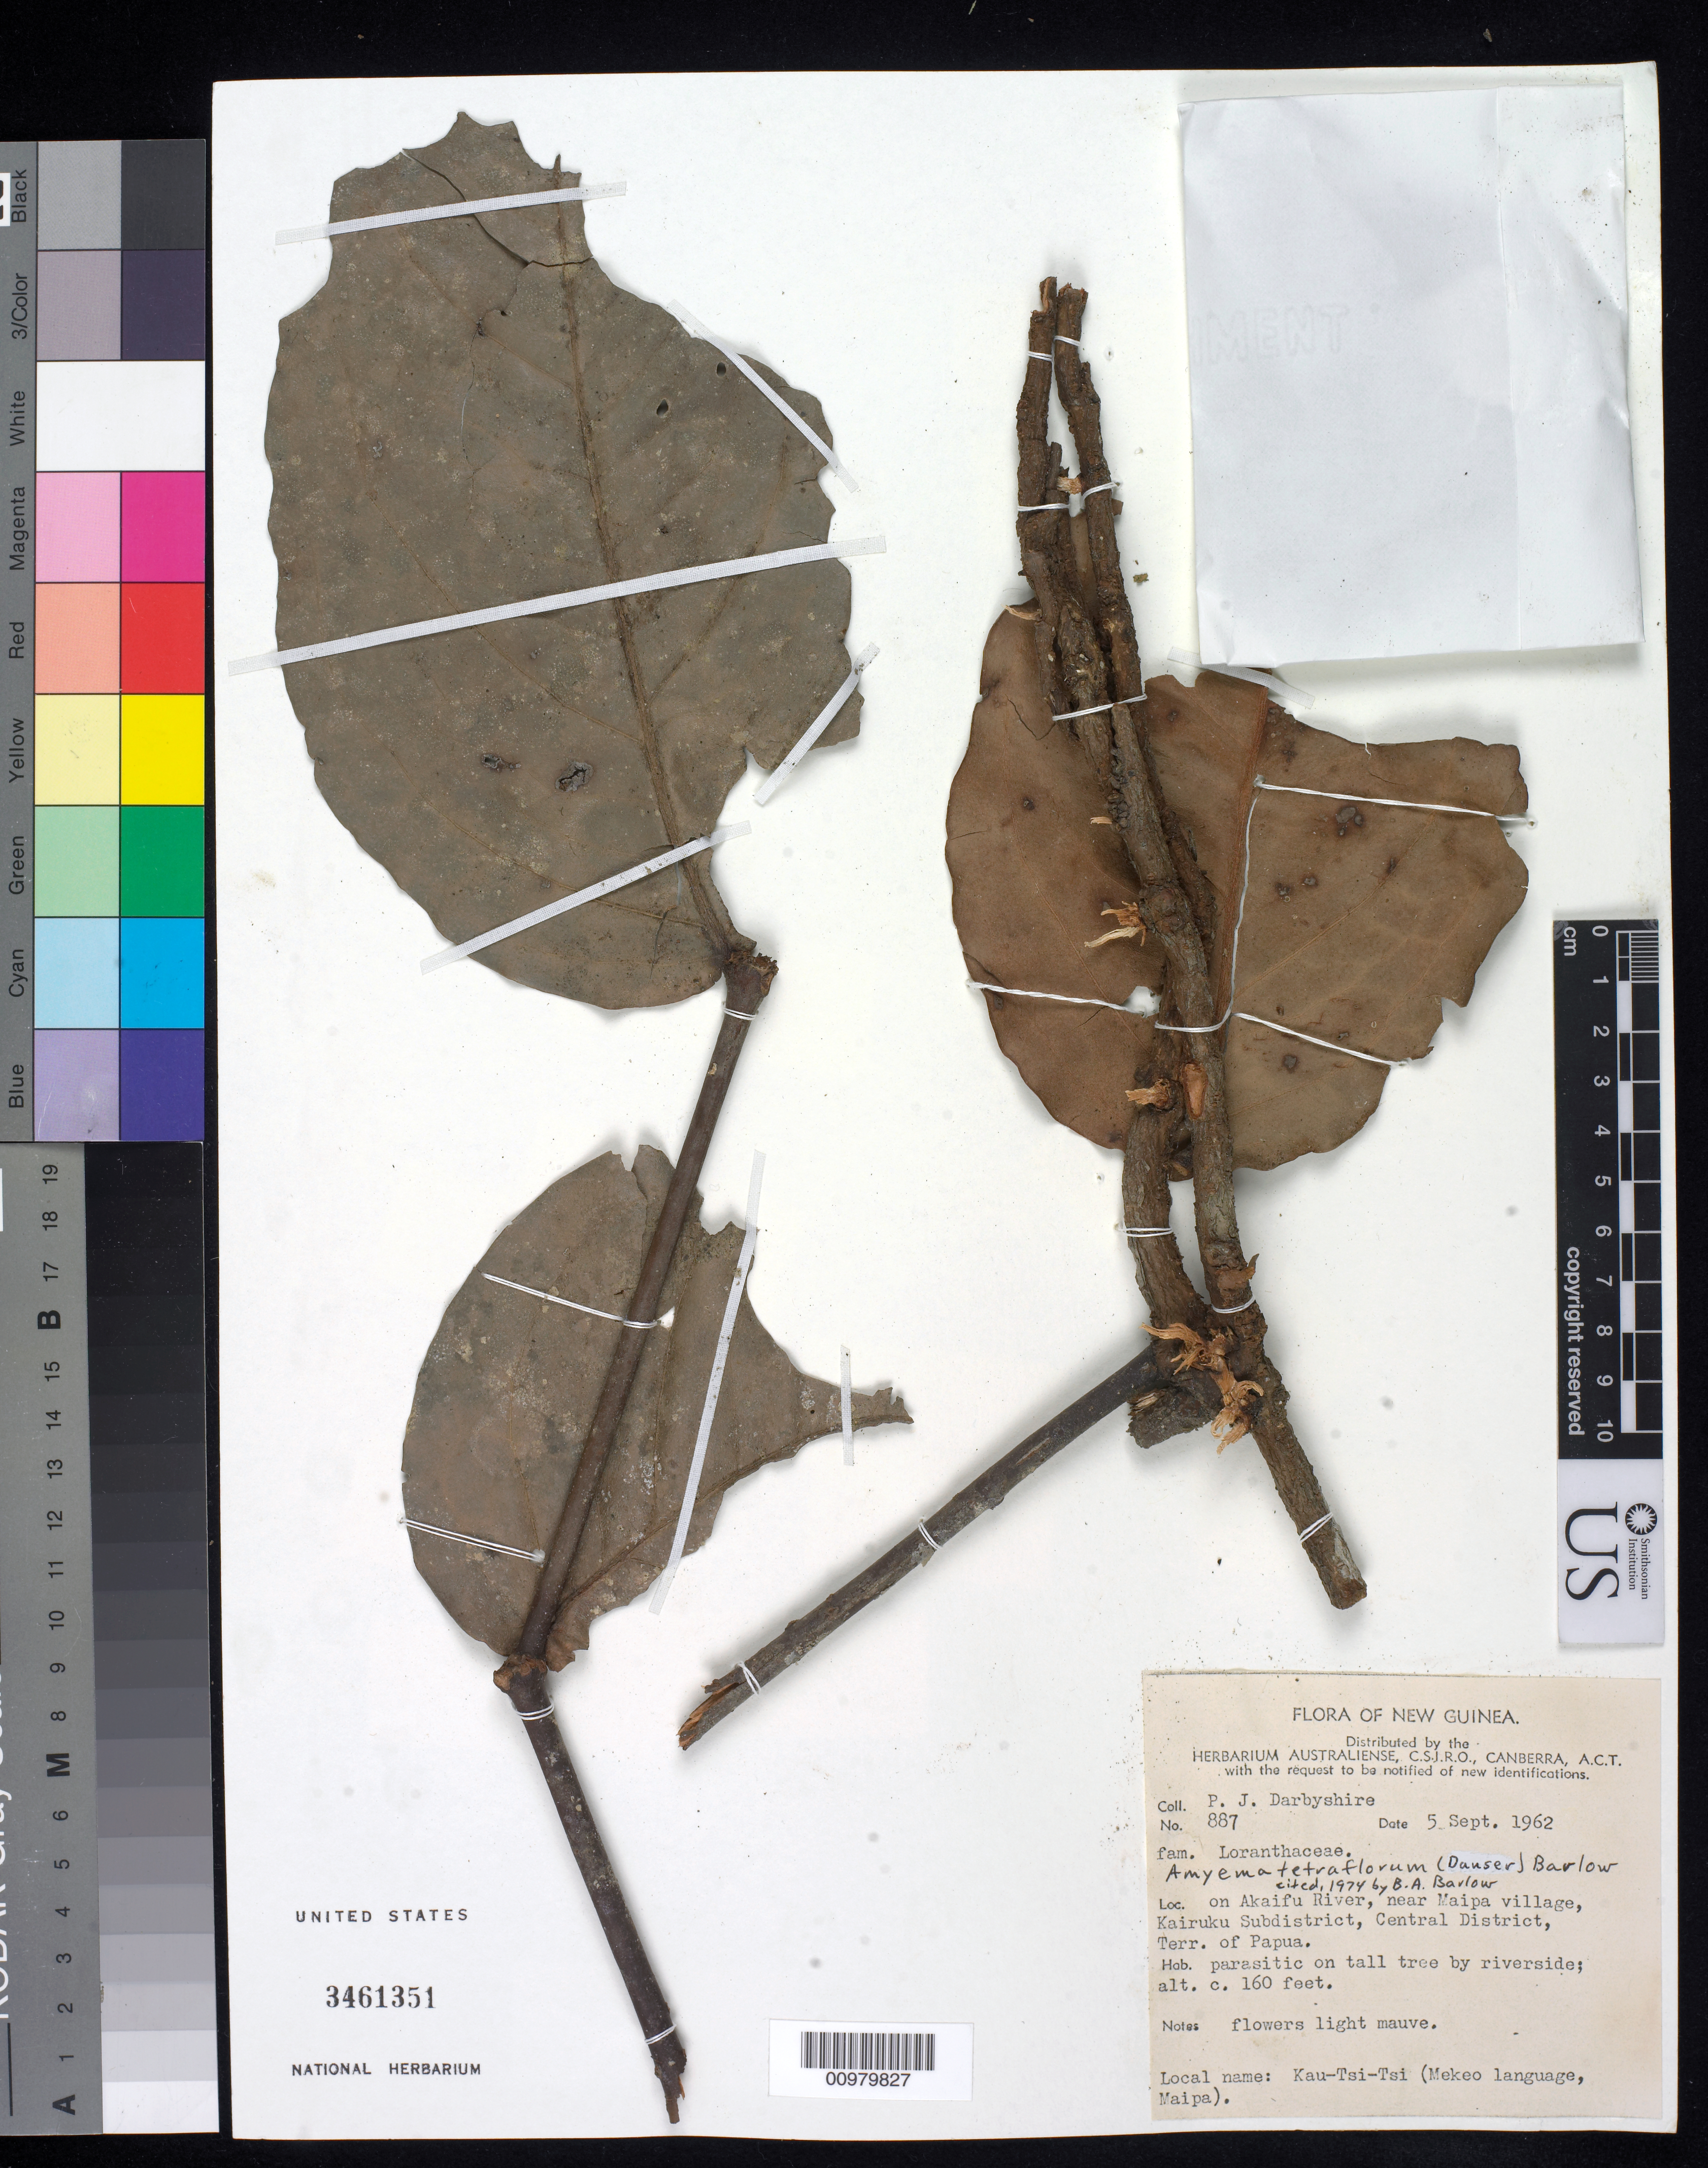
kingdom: Plantae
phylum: Tracheophyta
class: Magnoliopsida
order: Santalales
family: Loranthaceae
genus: Amyema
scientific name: Amyema tetraflorum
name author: (Danser) Barlow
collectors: P. Darbyshire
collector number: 887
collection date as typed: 05 Sep 1962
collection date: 1962-09-05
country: Papua New Guinea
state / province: Central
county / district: Kairuku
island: New Guinea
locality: Near Maipa Village,on Akaifu River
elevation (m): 49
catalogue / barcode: US 3461351